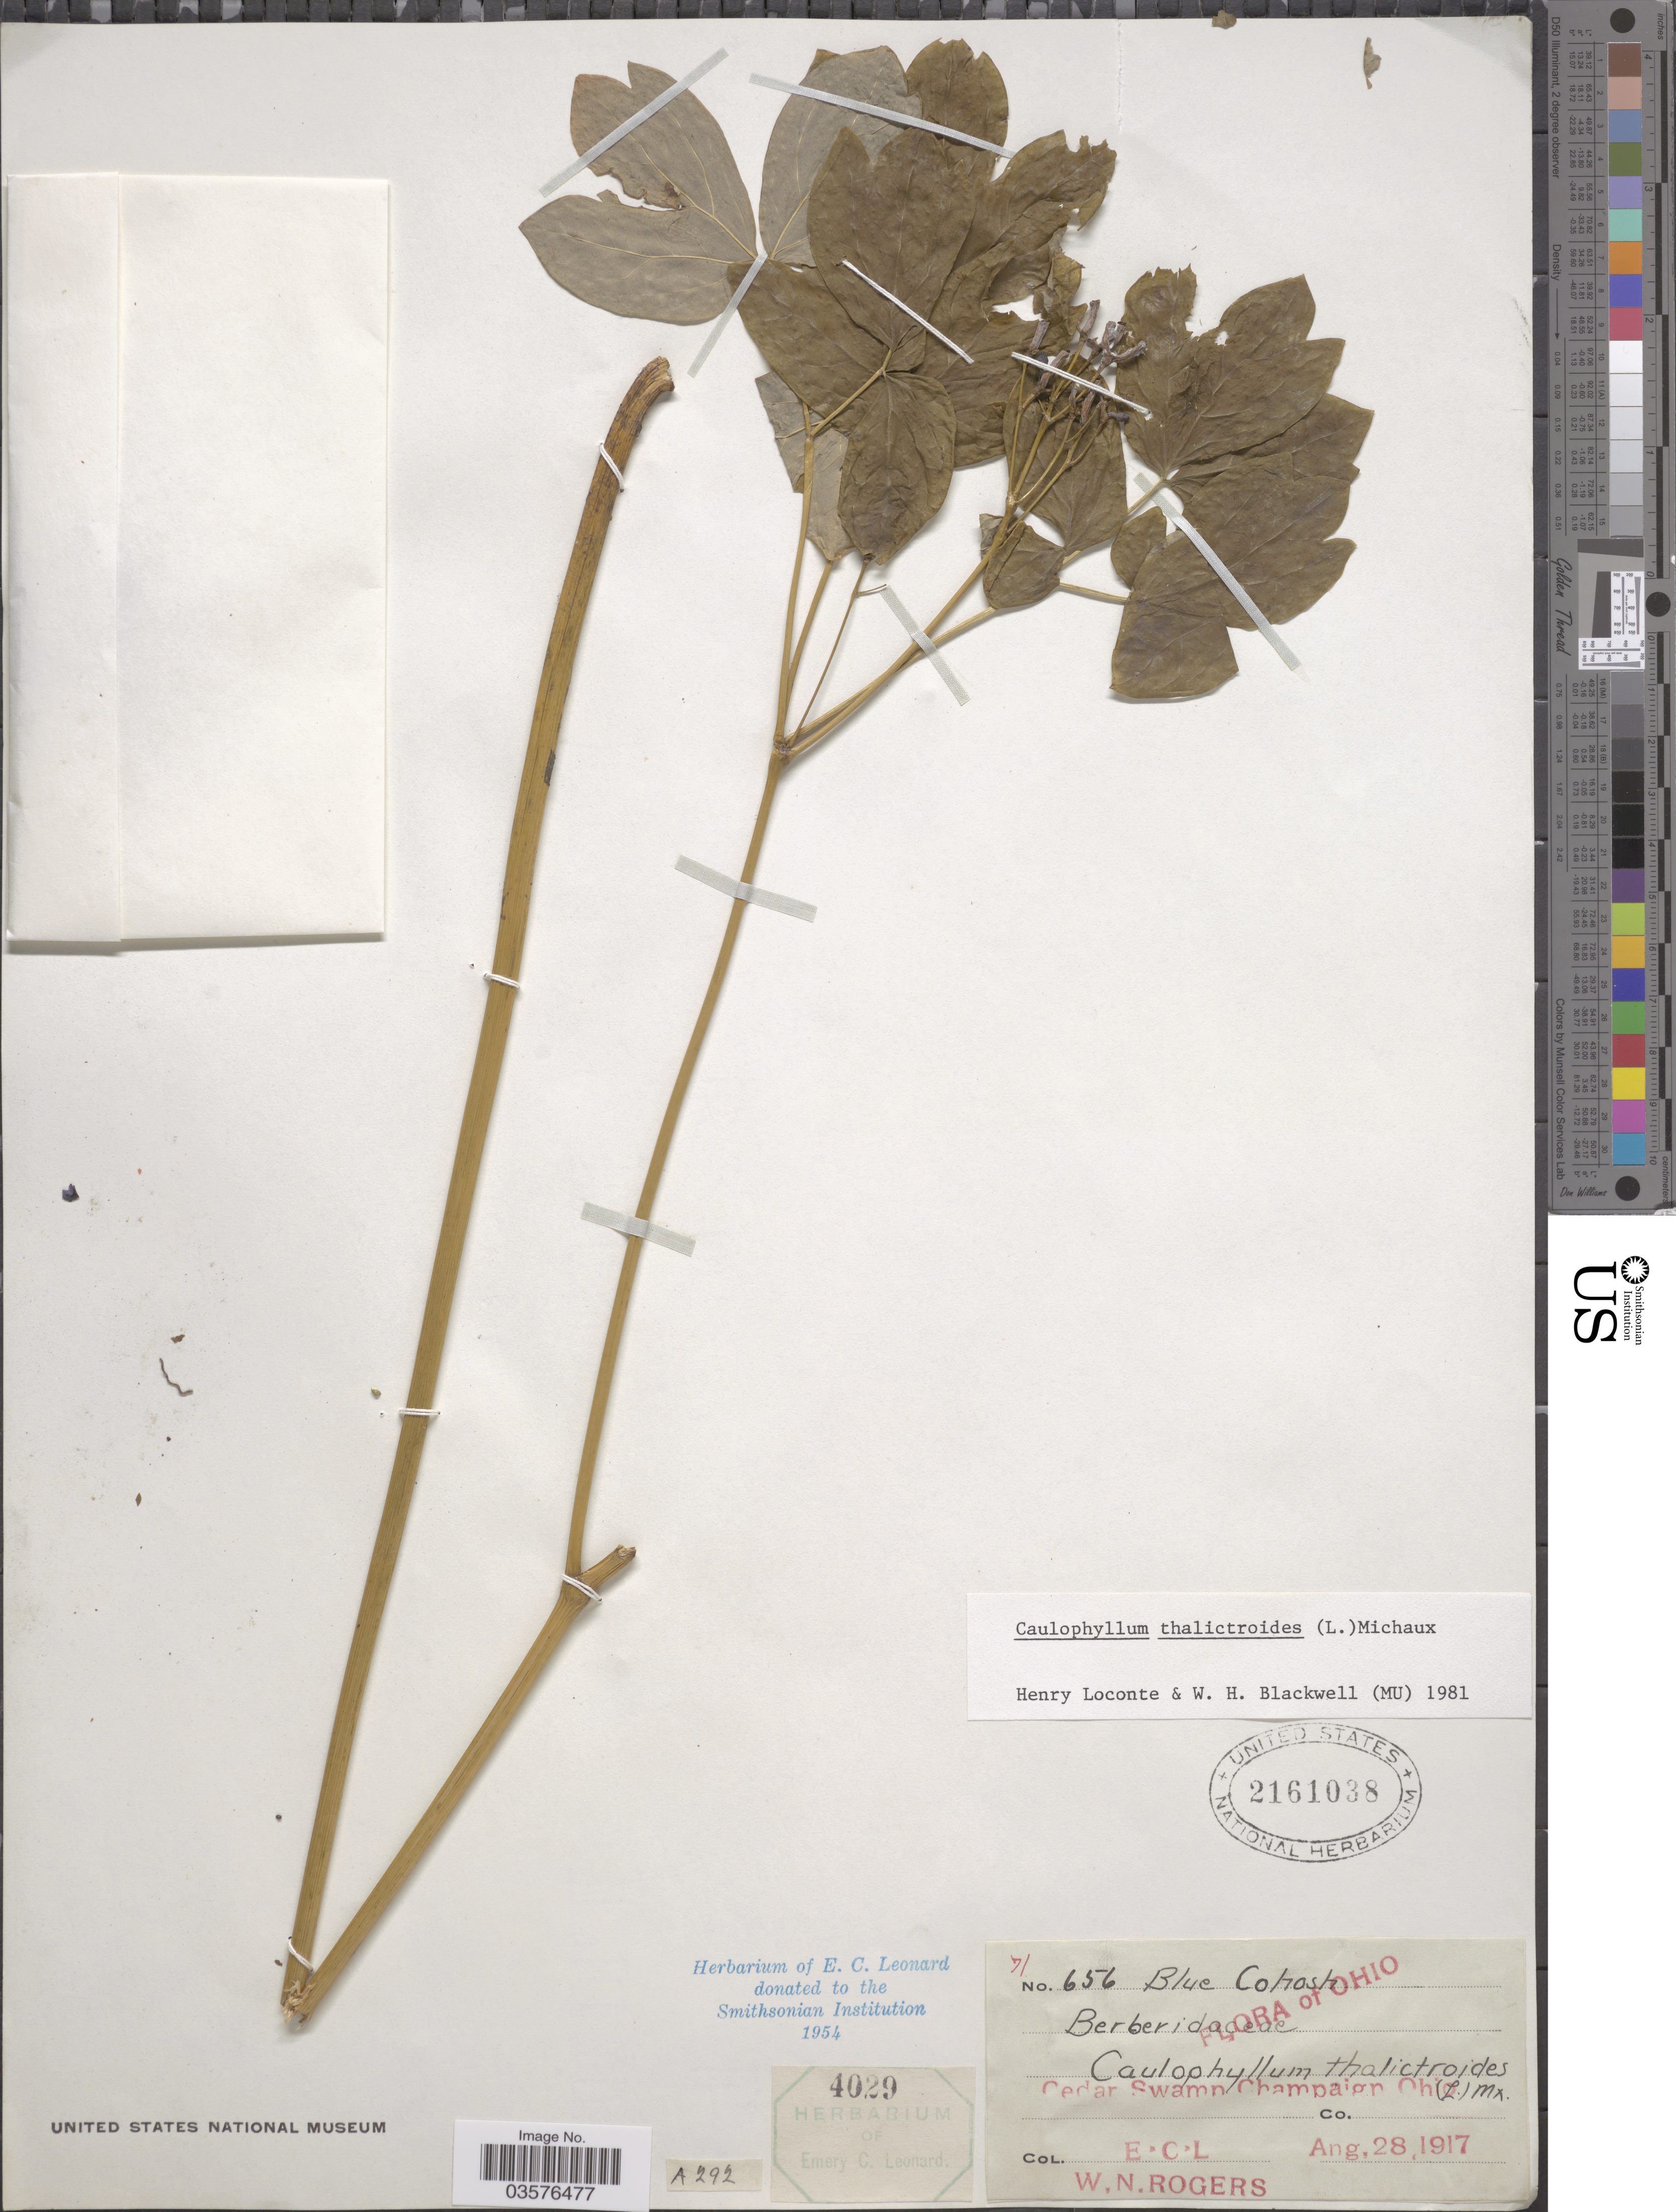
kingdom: Plantae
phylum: Tracheophyta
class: Magnoliopsida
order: Ranunculales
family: Berberidaceae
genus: Caulophyllum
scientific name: Caulophyllum thalictroides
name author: (L.) Michx.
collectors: E. C. Leonard & W. Rogers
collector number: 656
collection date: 1917-08-28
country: United States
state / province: Ohio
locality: Blue Cohosh. [unsure placement] Cedar Swamp Champaign Co.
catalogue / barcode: US 2161038